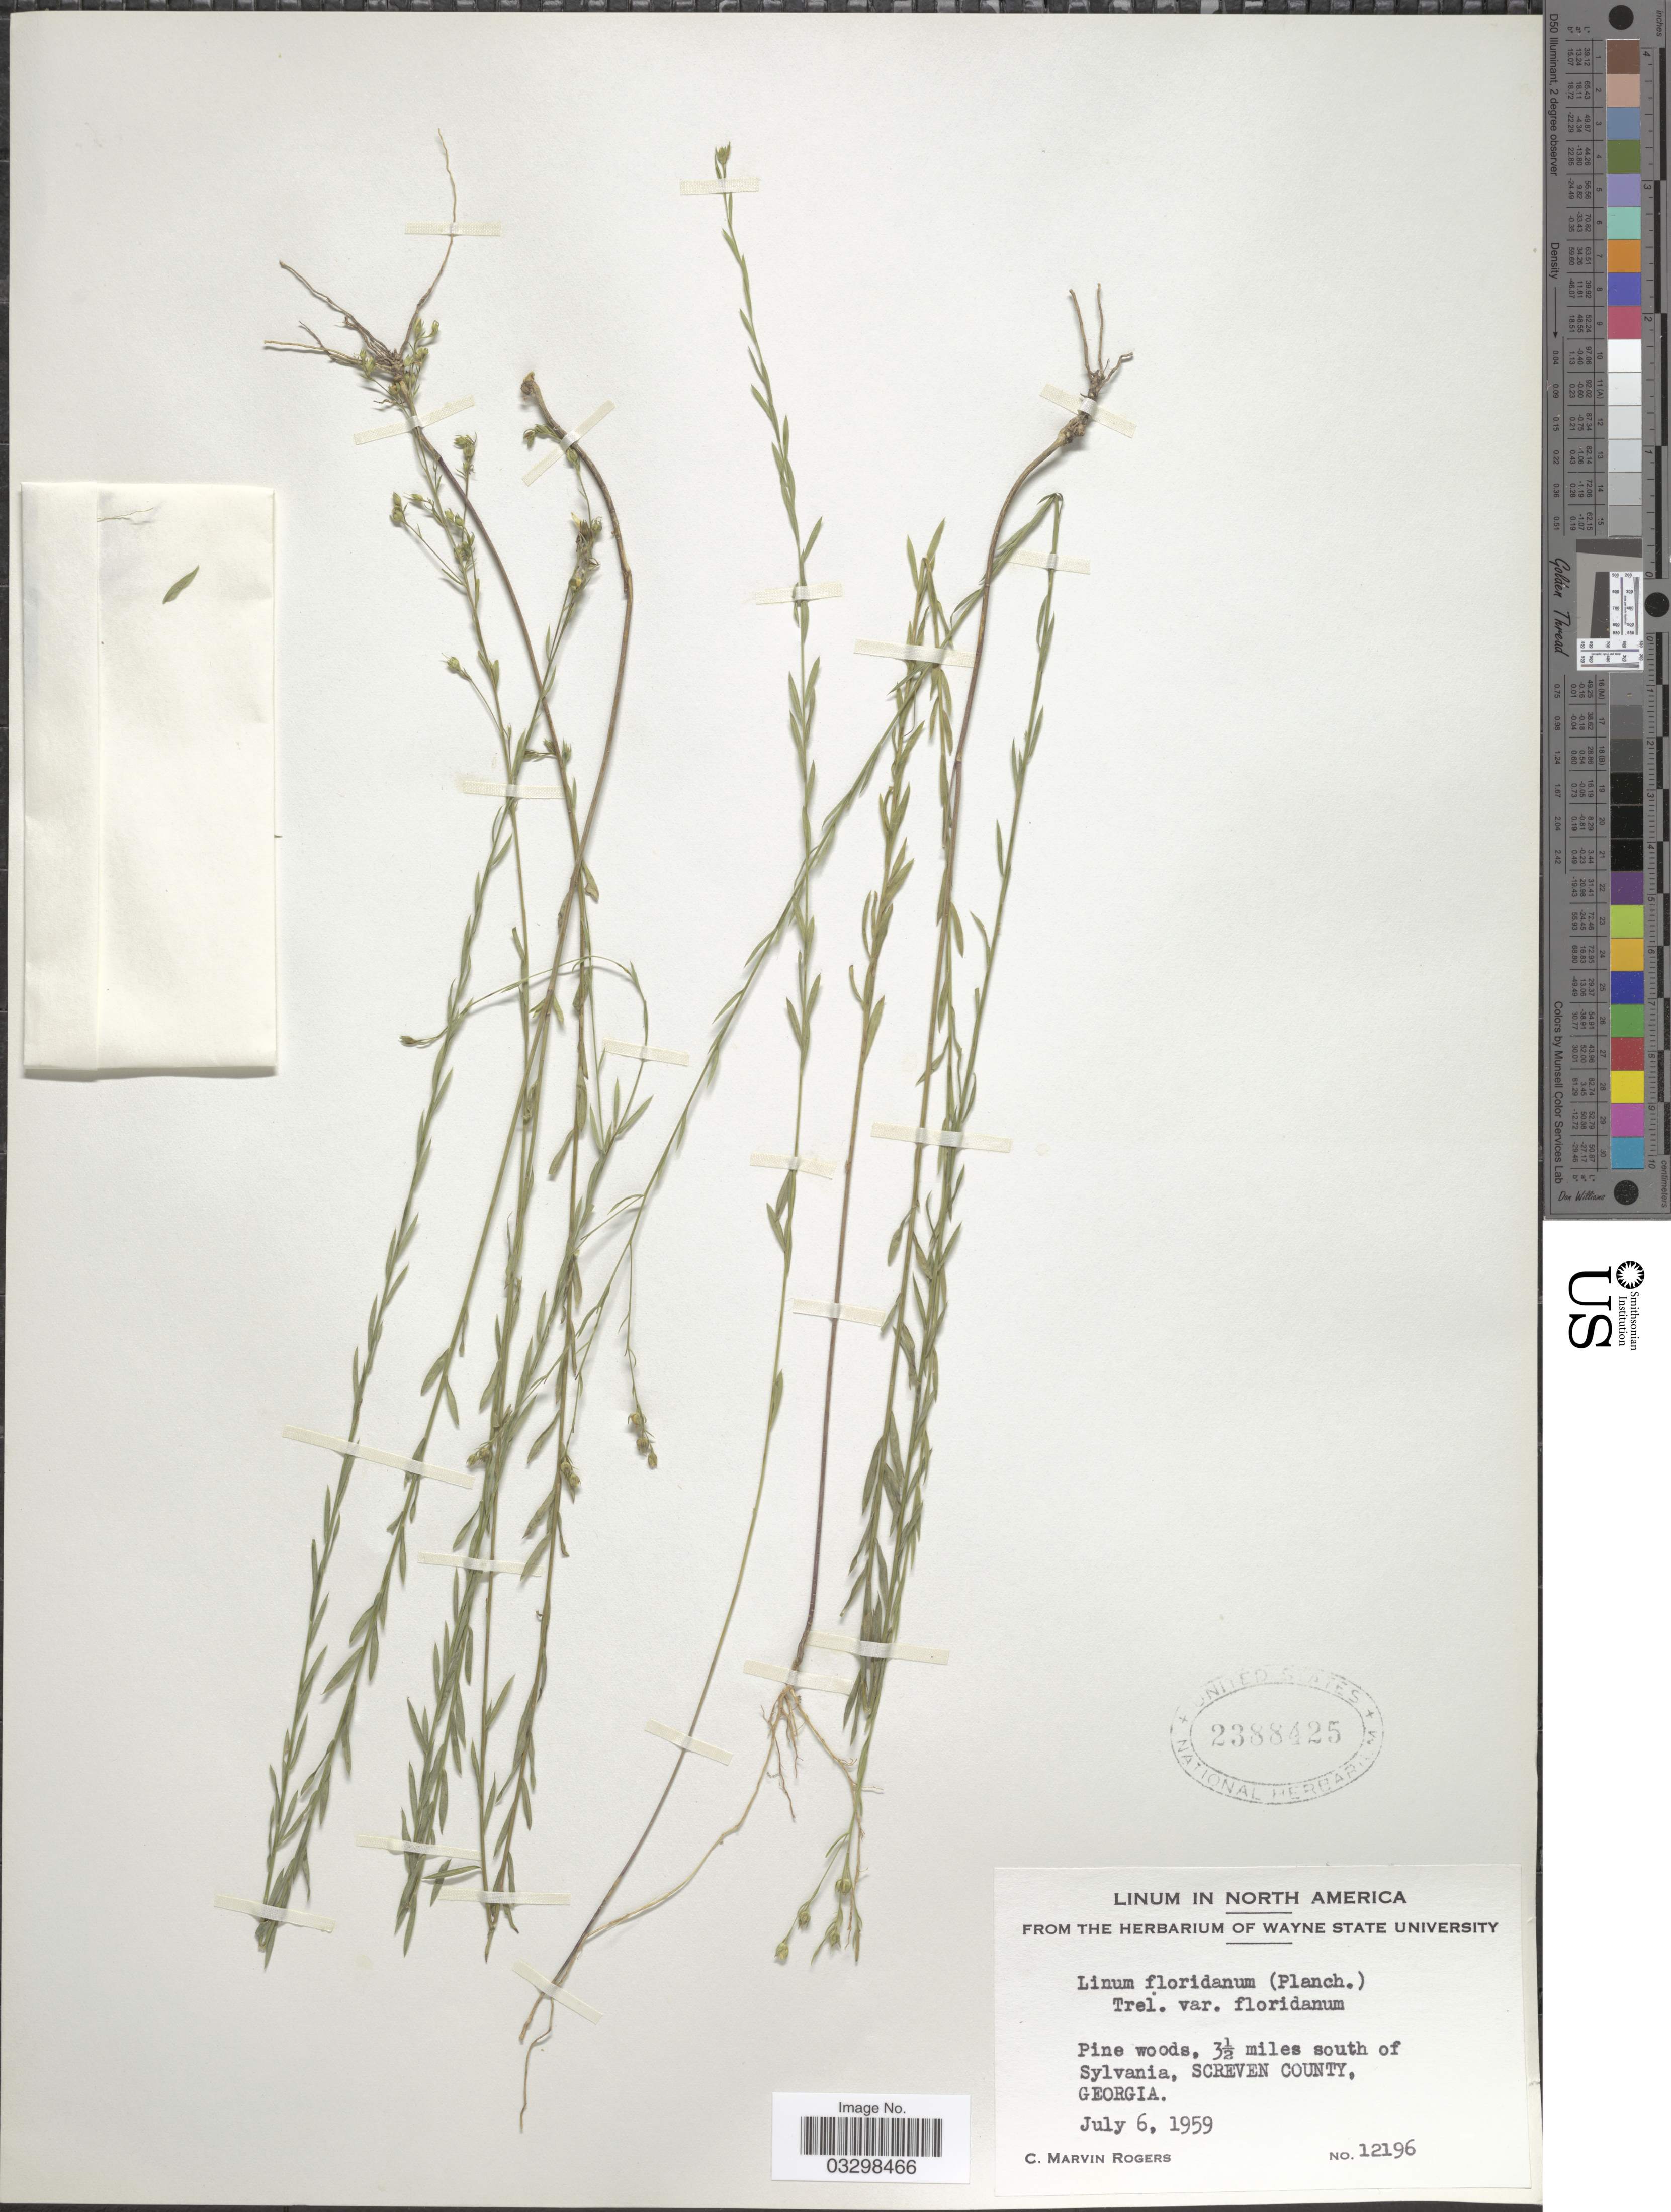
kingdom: Plantae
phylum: Tracheophyta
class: Magnoliopsida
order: Malpighiales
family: Linaceae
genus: Linum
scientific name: Linum floridanum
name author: (Planch.) Trel.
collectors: C. M. Rogers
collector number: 12196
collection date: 1959-07-06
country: United States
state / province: Georgia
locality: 3½ miles south of Sylvania, Screven County.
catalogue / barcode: US 2388425